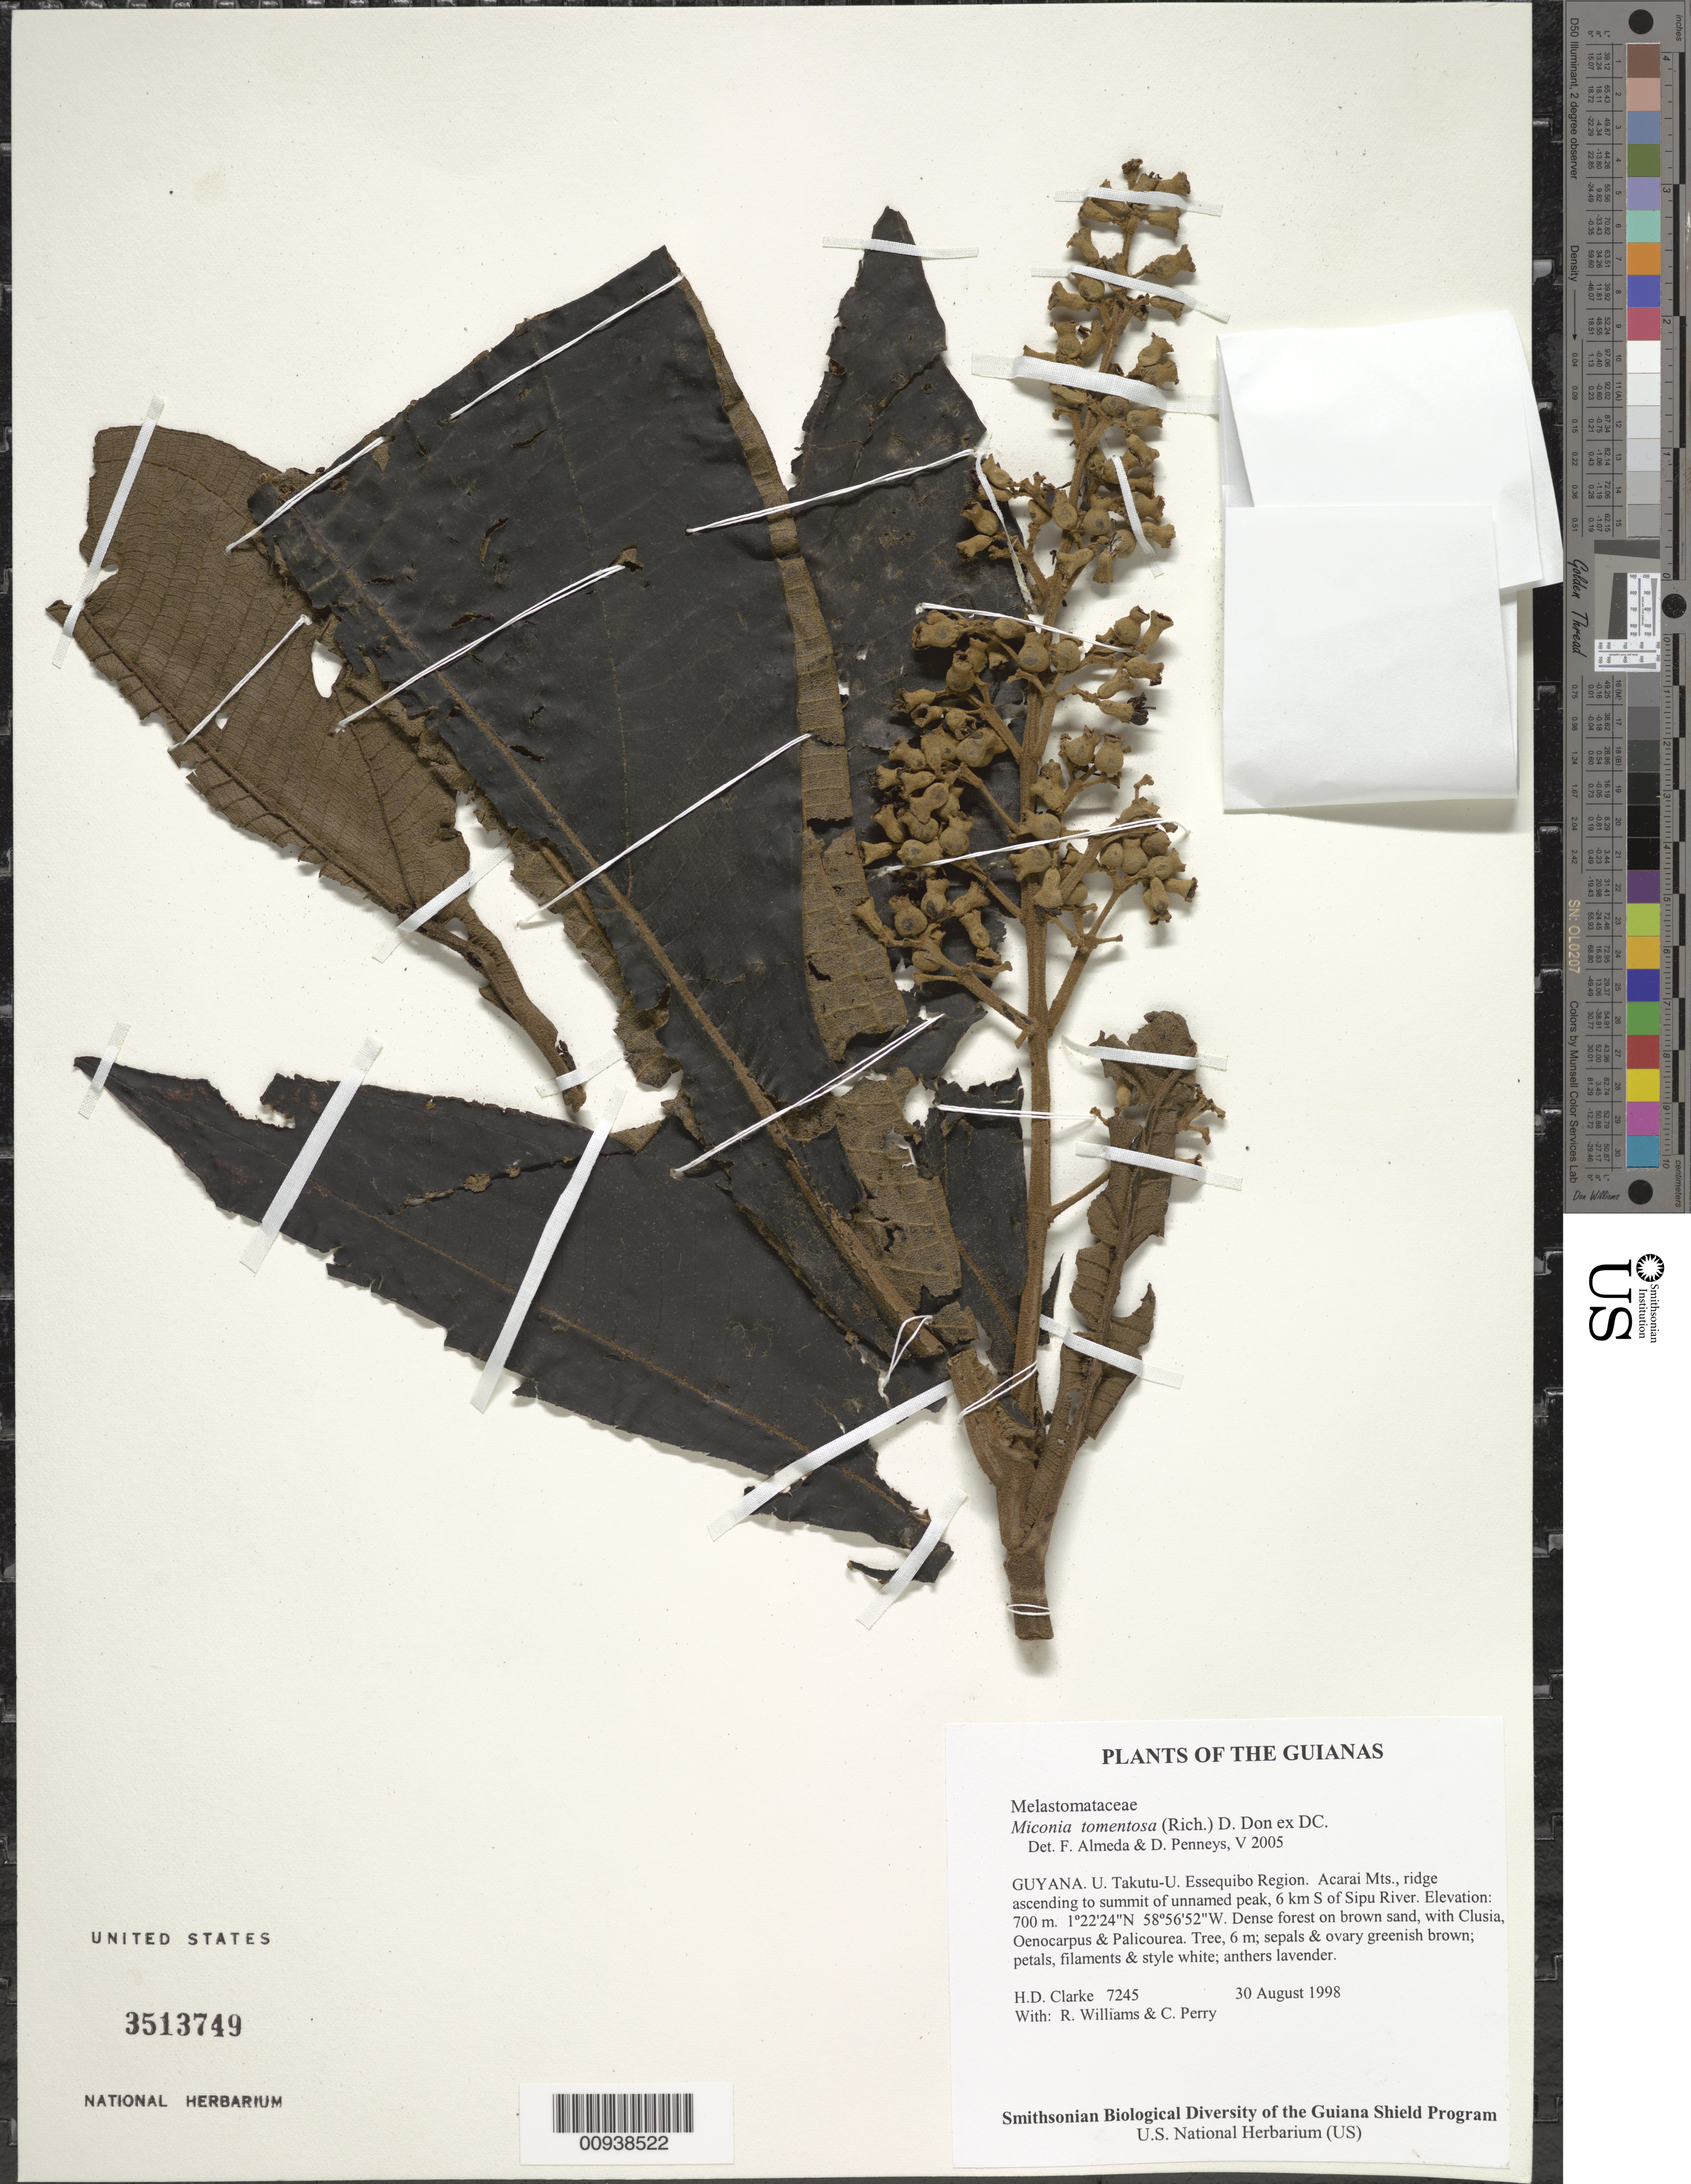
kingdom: Plantae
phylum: Tracheophyta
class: Magnoliopsida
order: Myrtales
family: Melastomataceae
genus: Miconia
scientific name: Miconia tomentosa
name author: (Rich.) D. Don ex DC.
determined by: Almeda, F.; Penneys, D. S.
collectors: H. D. Clarke, R. Williams & C. Perry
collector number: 7245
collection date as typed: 30 August 1998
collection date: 1998-08-30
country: Guyana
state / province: U. Takutu-U. Essequibo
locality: Acarai Mts., ridge ascending to summit of unnamed peak, 6 km S of Sipu River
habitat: Dense forest on brown sand, with Clusia, Oenocarpus & Palicourea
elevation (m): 700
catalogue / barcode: US 3513749